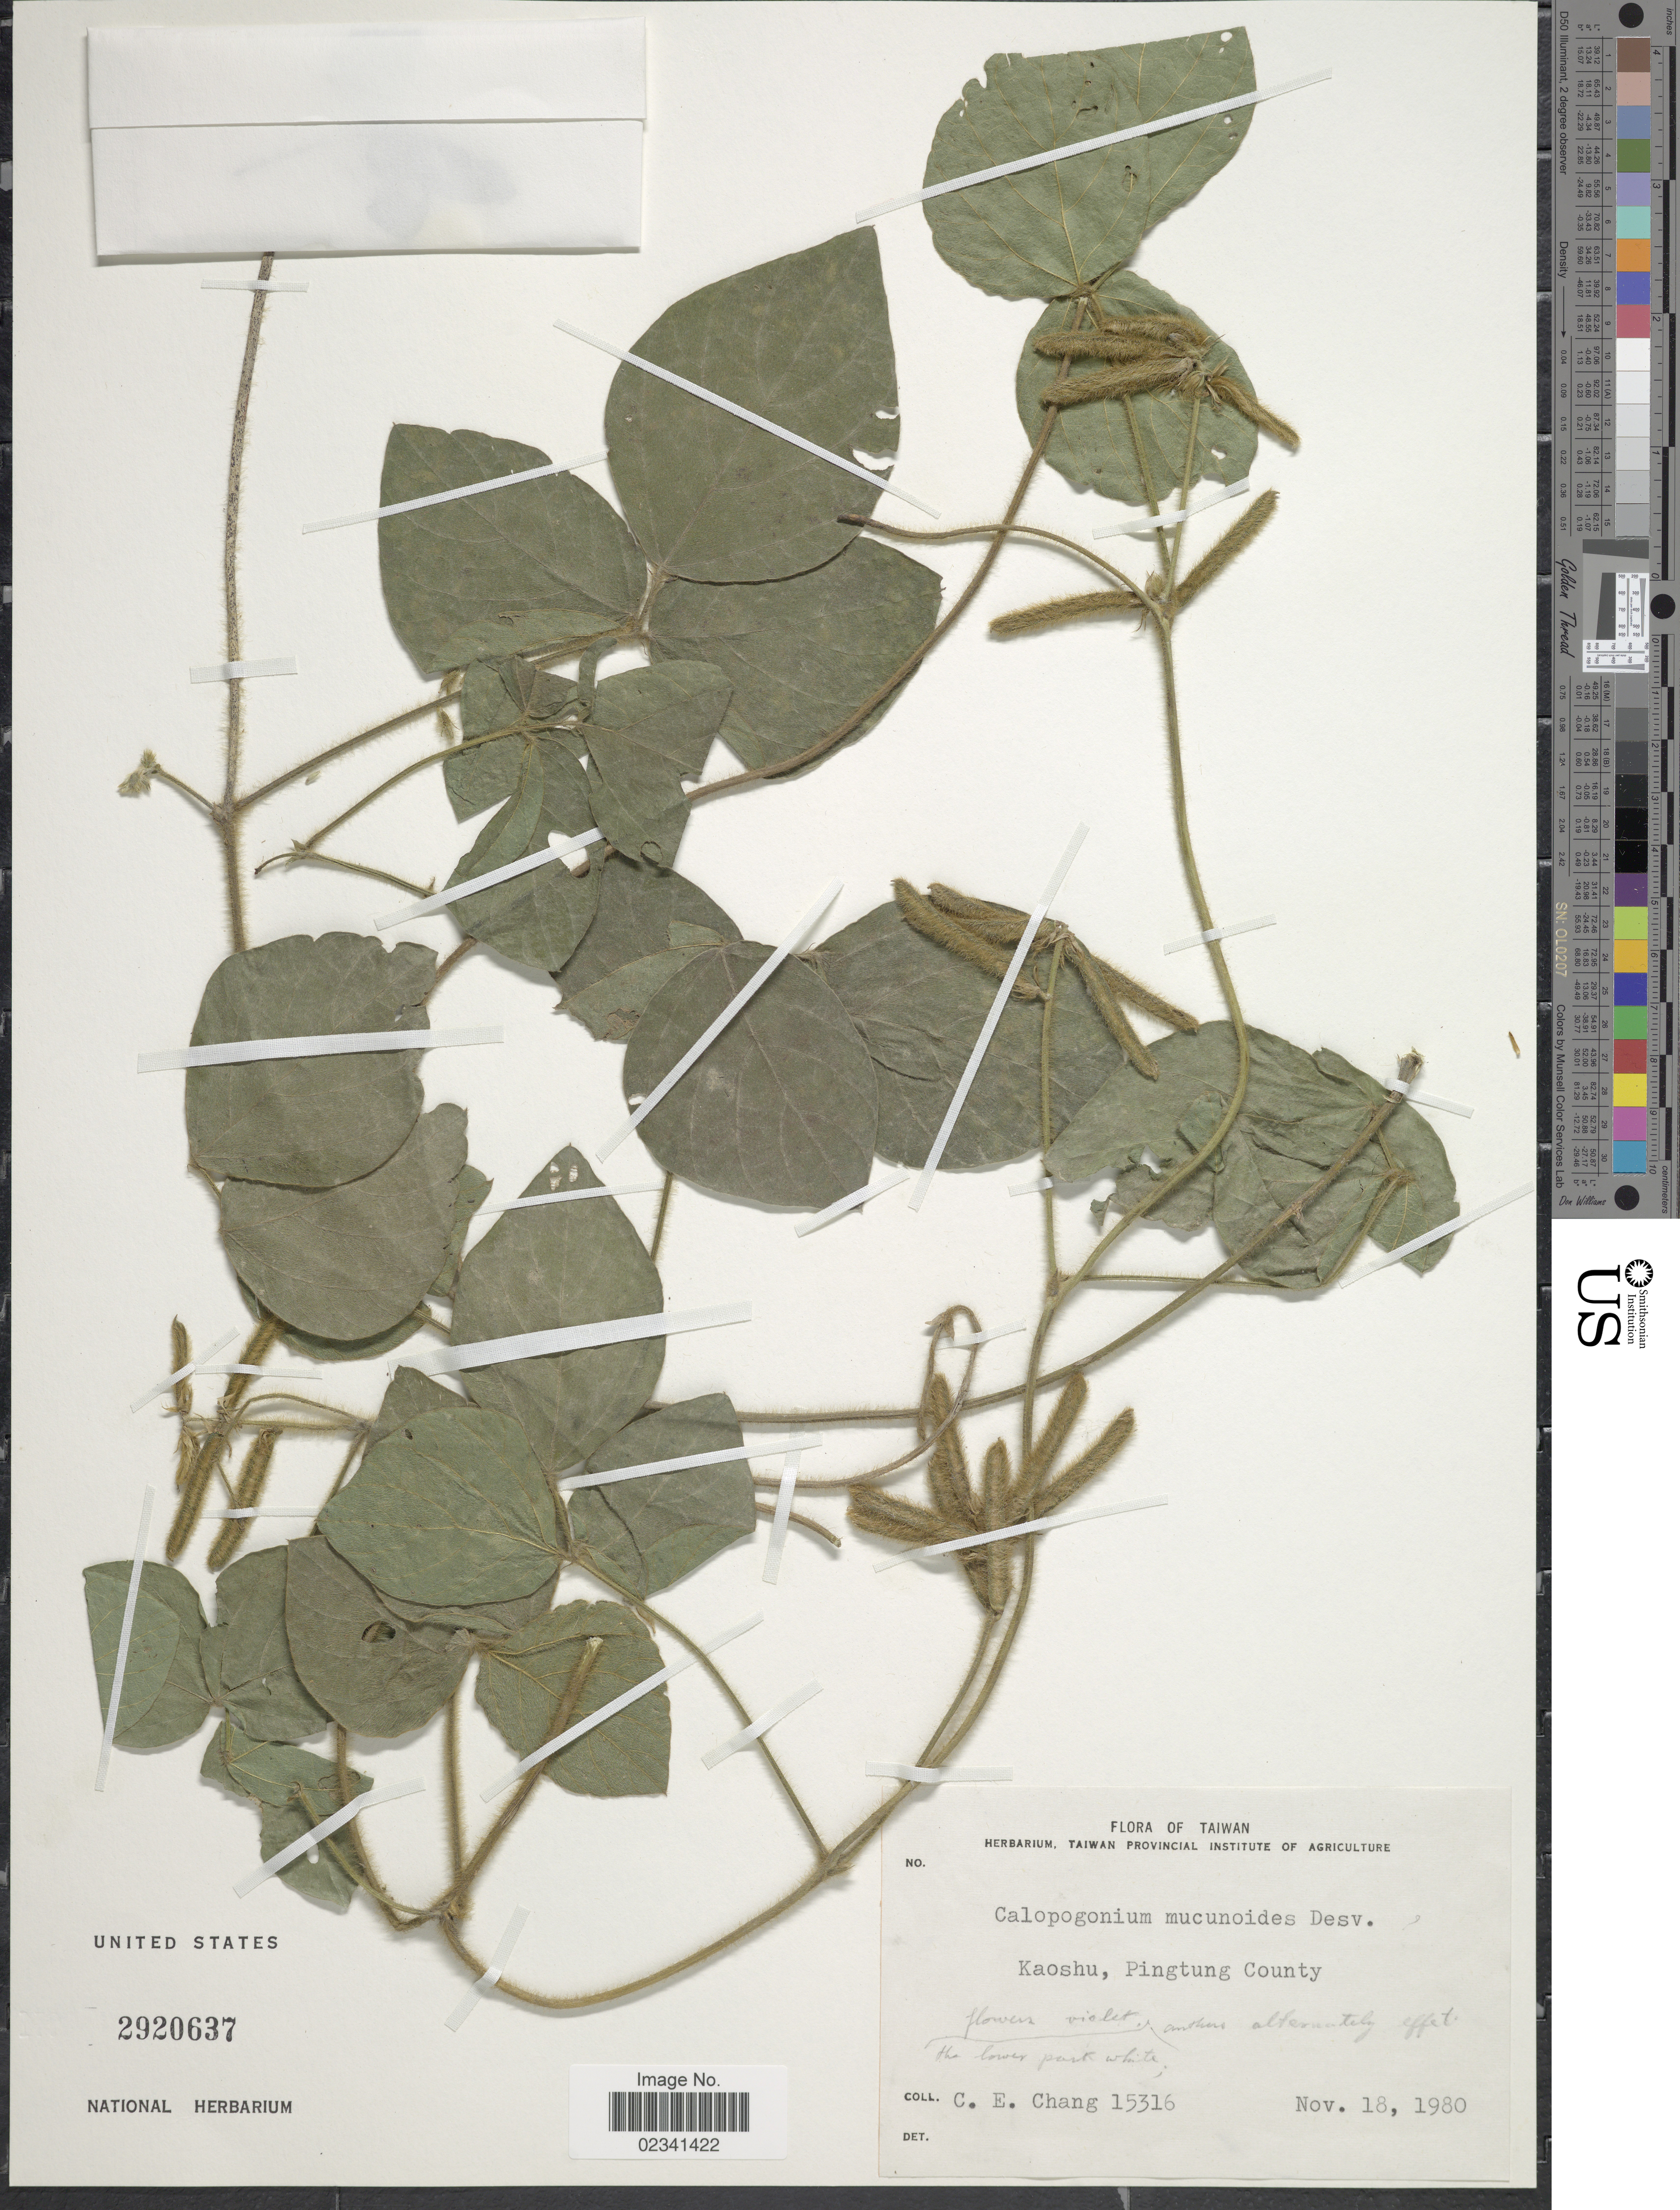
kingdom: Plantae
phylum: Tracheophyta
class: Magnoliopsida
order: Fabales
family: Fabaceae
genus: Calopogonium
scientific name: Calopogonium mucunoides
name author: Desv.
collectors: C. Chang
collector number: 15316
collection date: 1980-11-18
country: Taiwan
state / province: Pingtung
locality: Kaoshu, Pingtung County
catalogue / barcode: US 2920637